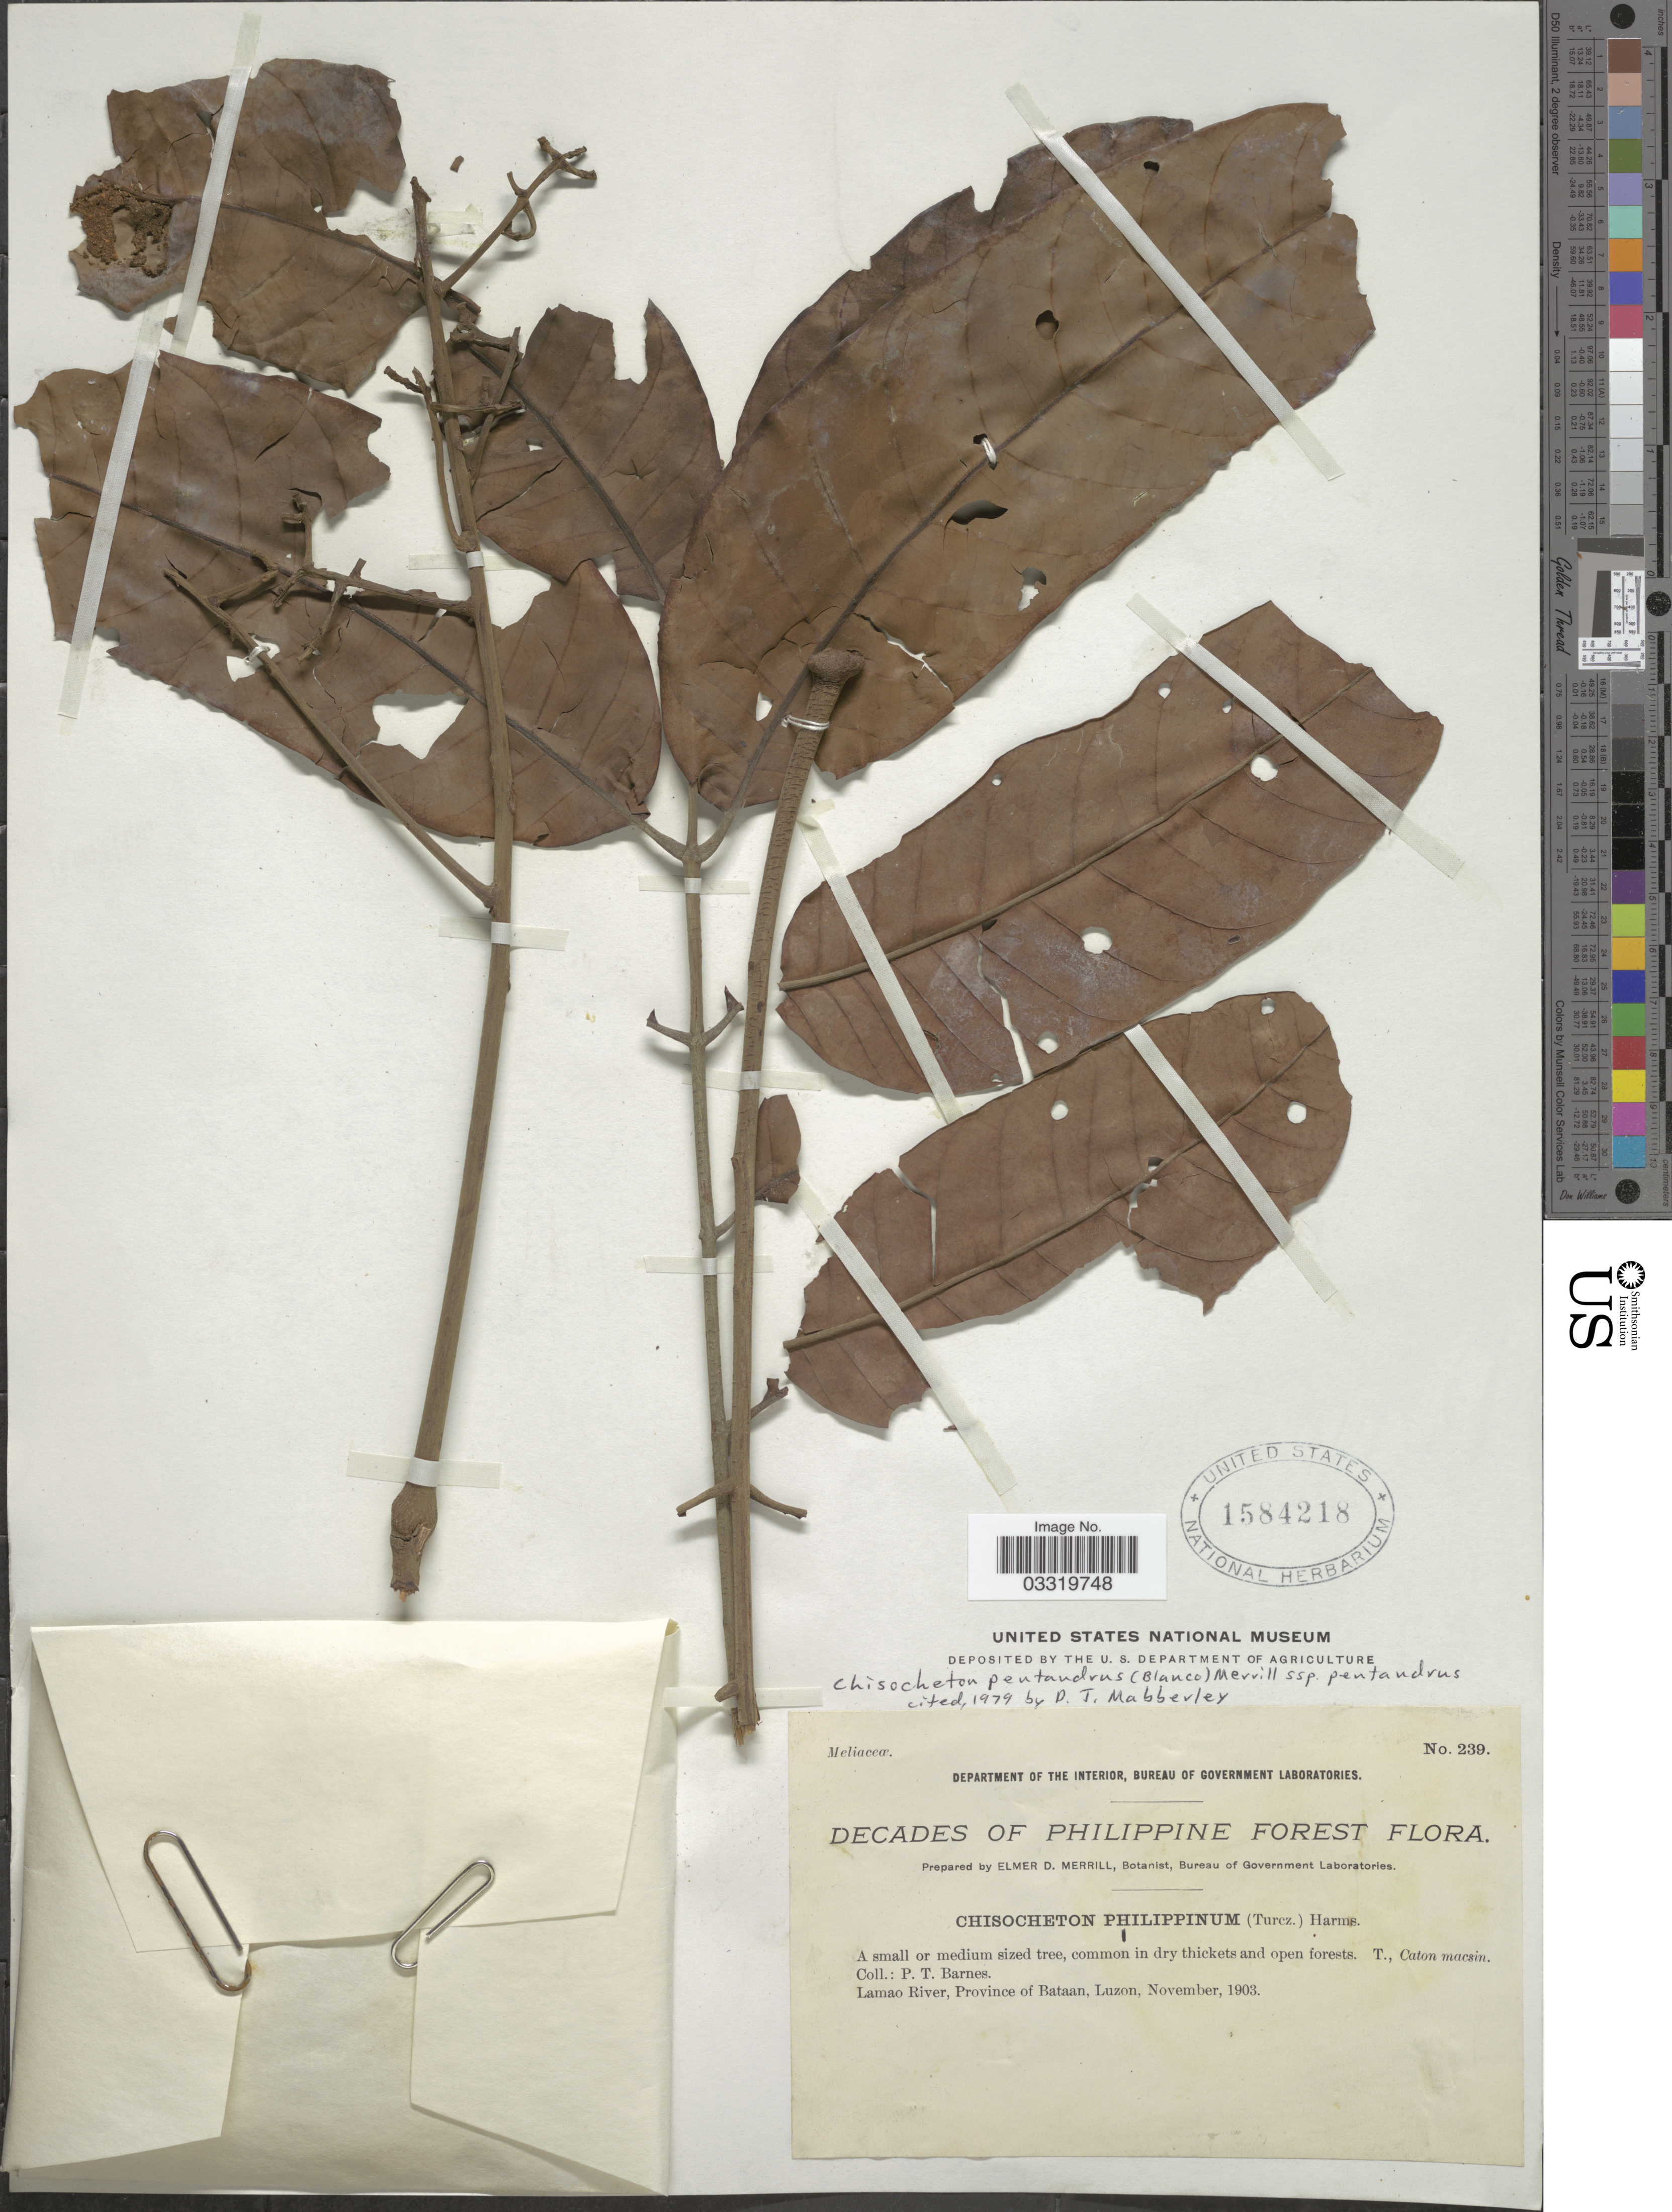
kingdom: Plantae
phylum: Tracheophyta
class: Magnoliopsida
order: Sapindales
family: Meliaceae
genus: Chisocheton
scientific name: Chisocheton pentandrus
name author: (Blanco) Merr.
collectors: P. Barnes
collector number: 239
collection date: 1903-11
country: Philippines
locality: Lamao River, Province of Bataan, Luzon.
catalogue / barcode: US 1584218